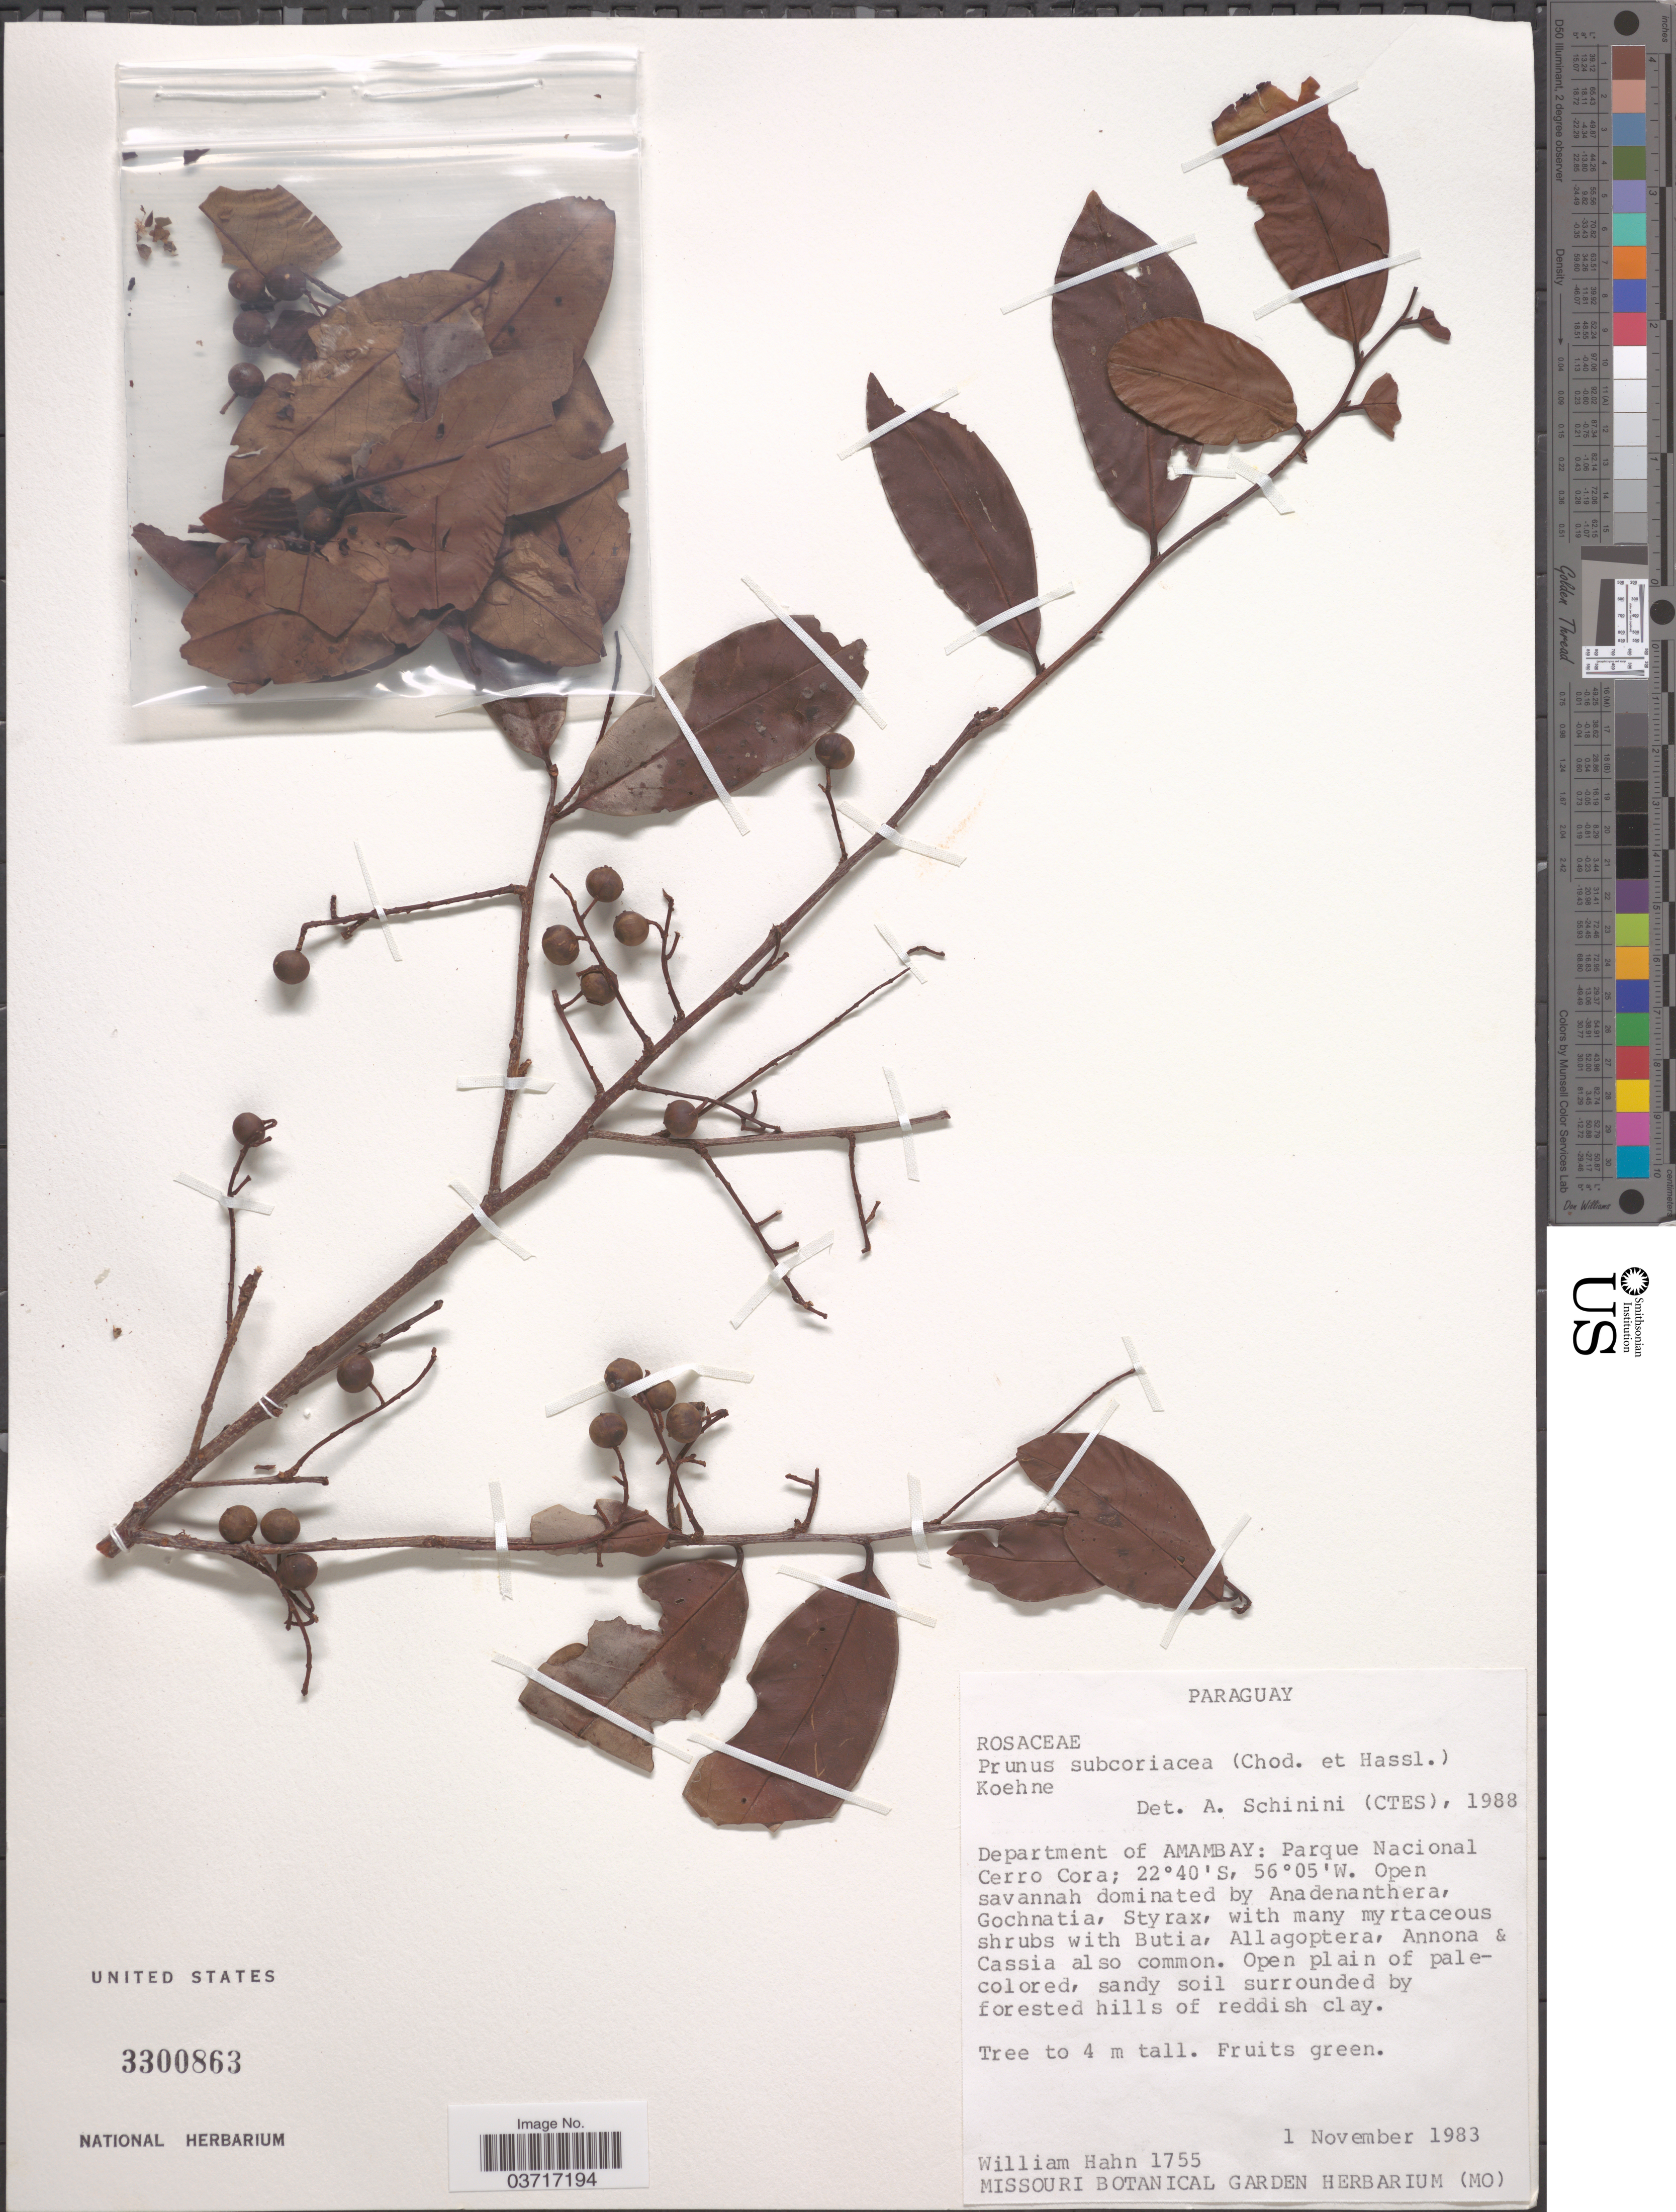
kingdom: Plantae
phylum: Tracheophyta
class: Magnoliopsida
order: Rosales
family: Rosaceae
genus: Prunus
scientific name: Prunus subcoriacea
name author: Koehne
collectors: W. Hahn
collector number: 1755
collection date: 1983-11-01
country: Paraguay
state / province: Amambay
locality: Department of Amambay: Parque Nacional Cerro Cora.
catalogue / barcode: US 3300863